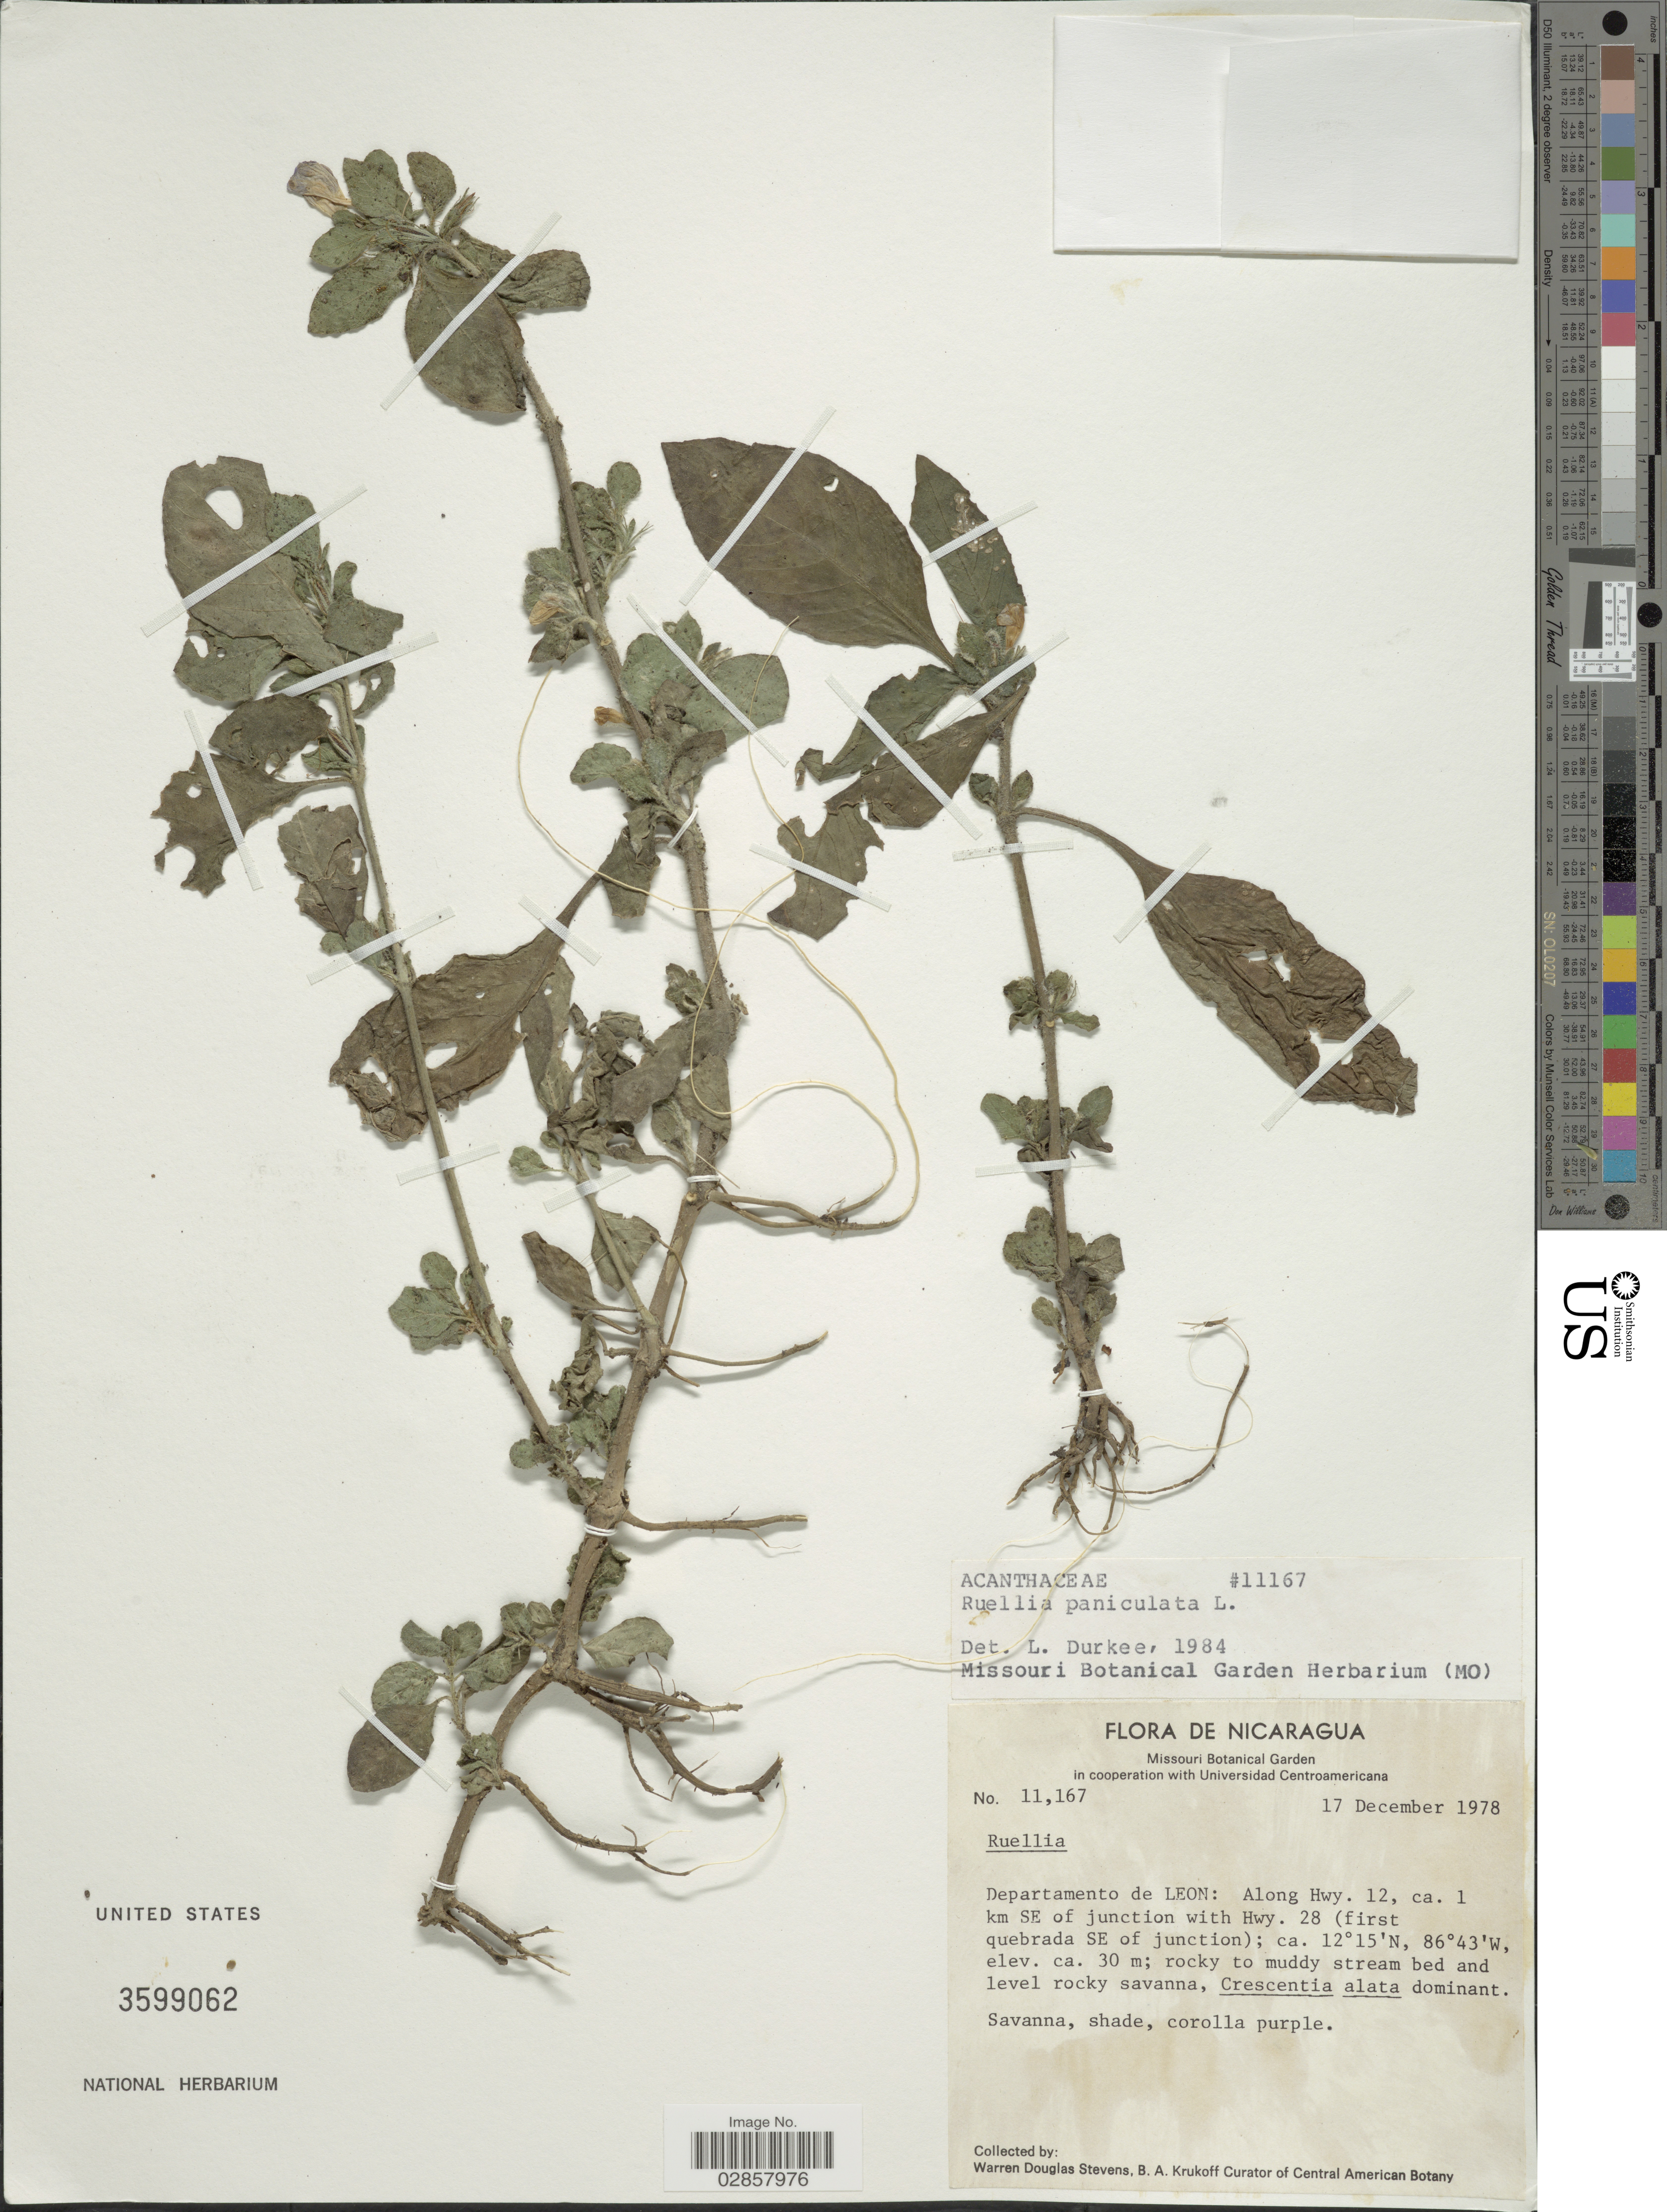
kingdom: Plantae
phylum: Tracheophyta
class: Magnoliopsida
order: Lamiales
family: Acanthaceae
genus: Ruellia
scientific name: Ruellia paniculata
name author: L.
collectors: W. D. Stevens & B. A. Krukoff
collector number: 11167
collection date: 1978-12-17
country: Nicaragua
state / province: Leon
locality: Departamento de Leon: Along Hwy. 12, ca. 1 km SE of junction with Hwy. 28 (first quebrada SE of junction).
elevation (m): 30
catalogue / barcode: US 3599062